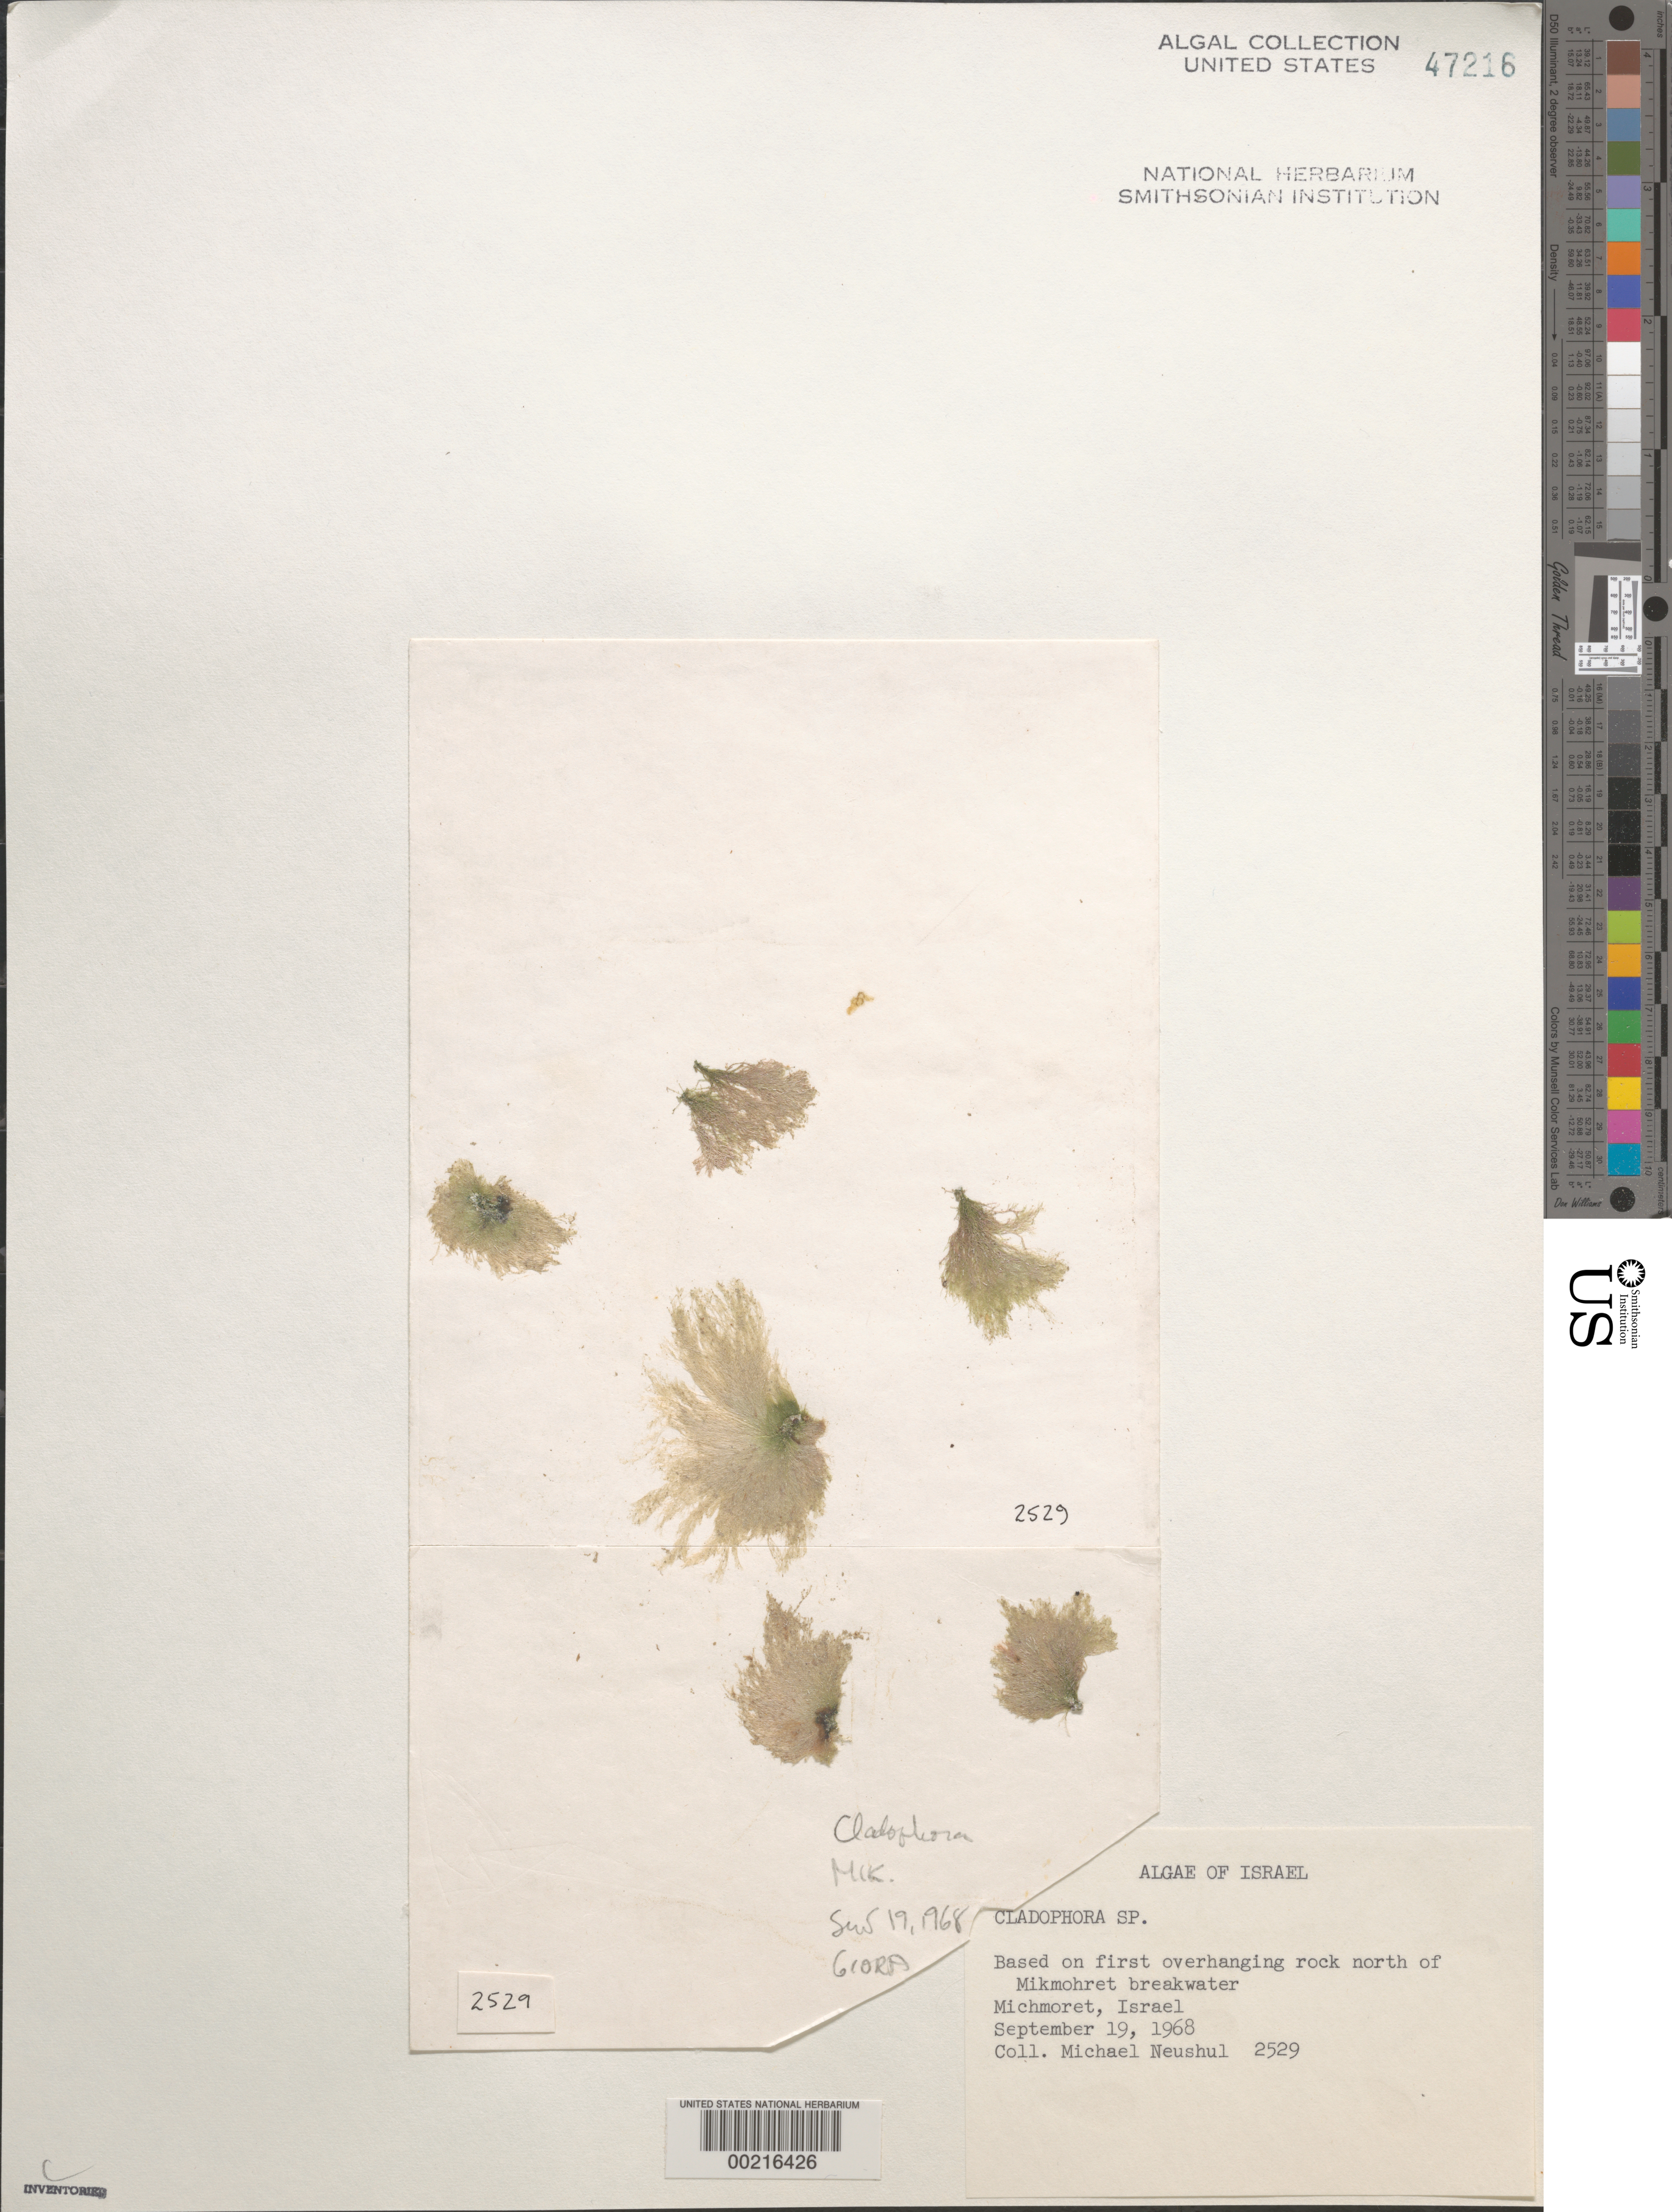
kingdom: Plantae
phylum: Chlorophyta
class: Ulvophyceae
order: Cladophorales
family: Cladophoraceae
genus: Cladophora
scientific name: Cladophora sp.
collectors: M. Neushul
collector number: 2529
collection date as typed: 19 Sep 1968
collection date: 1968-09-19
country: Israel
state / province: Central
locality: Mikhmoret (Michmoret)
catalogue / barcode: US 47216